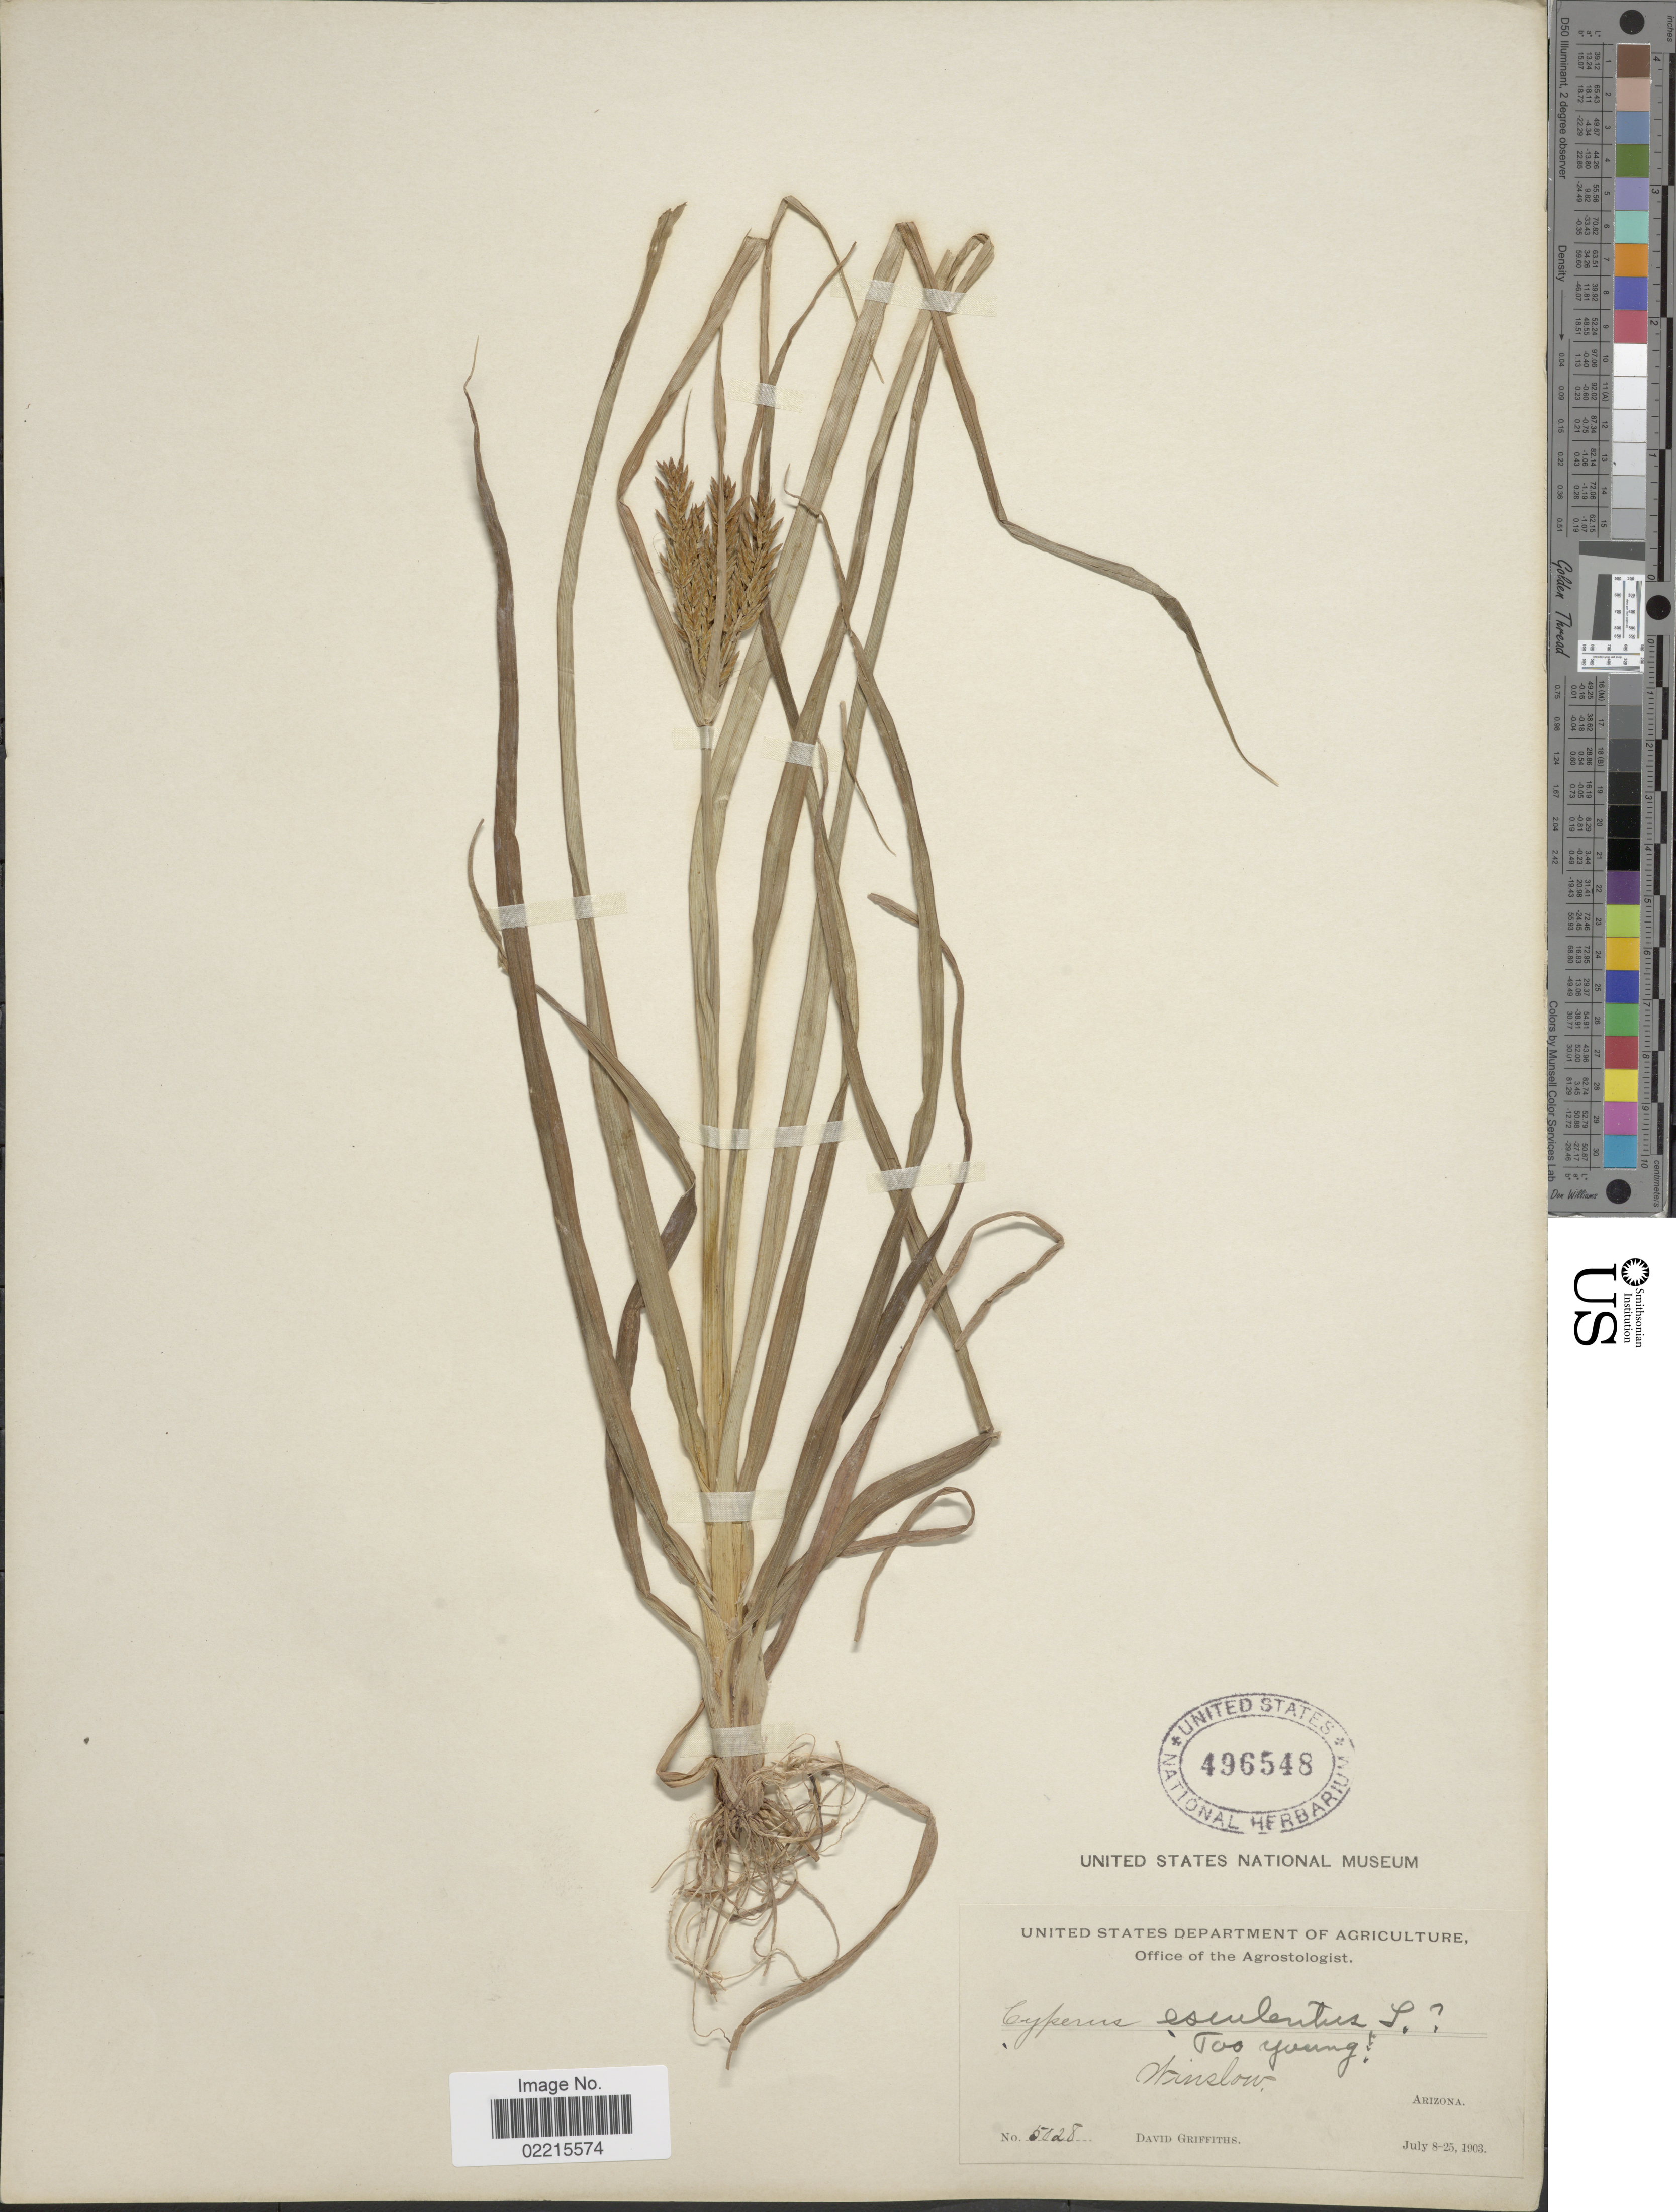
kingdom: Plantae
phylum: Tracheophyta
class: Liliopsida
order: Poales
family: Cyperaceae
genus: Cyperus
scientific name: Cyperus esculentus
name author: L.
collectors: D. Griffiths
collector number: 5028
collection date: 1903-07-08/1903-07-25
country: United States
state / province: Arizona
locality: Winslow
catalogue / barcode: US 496548